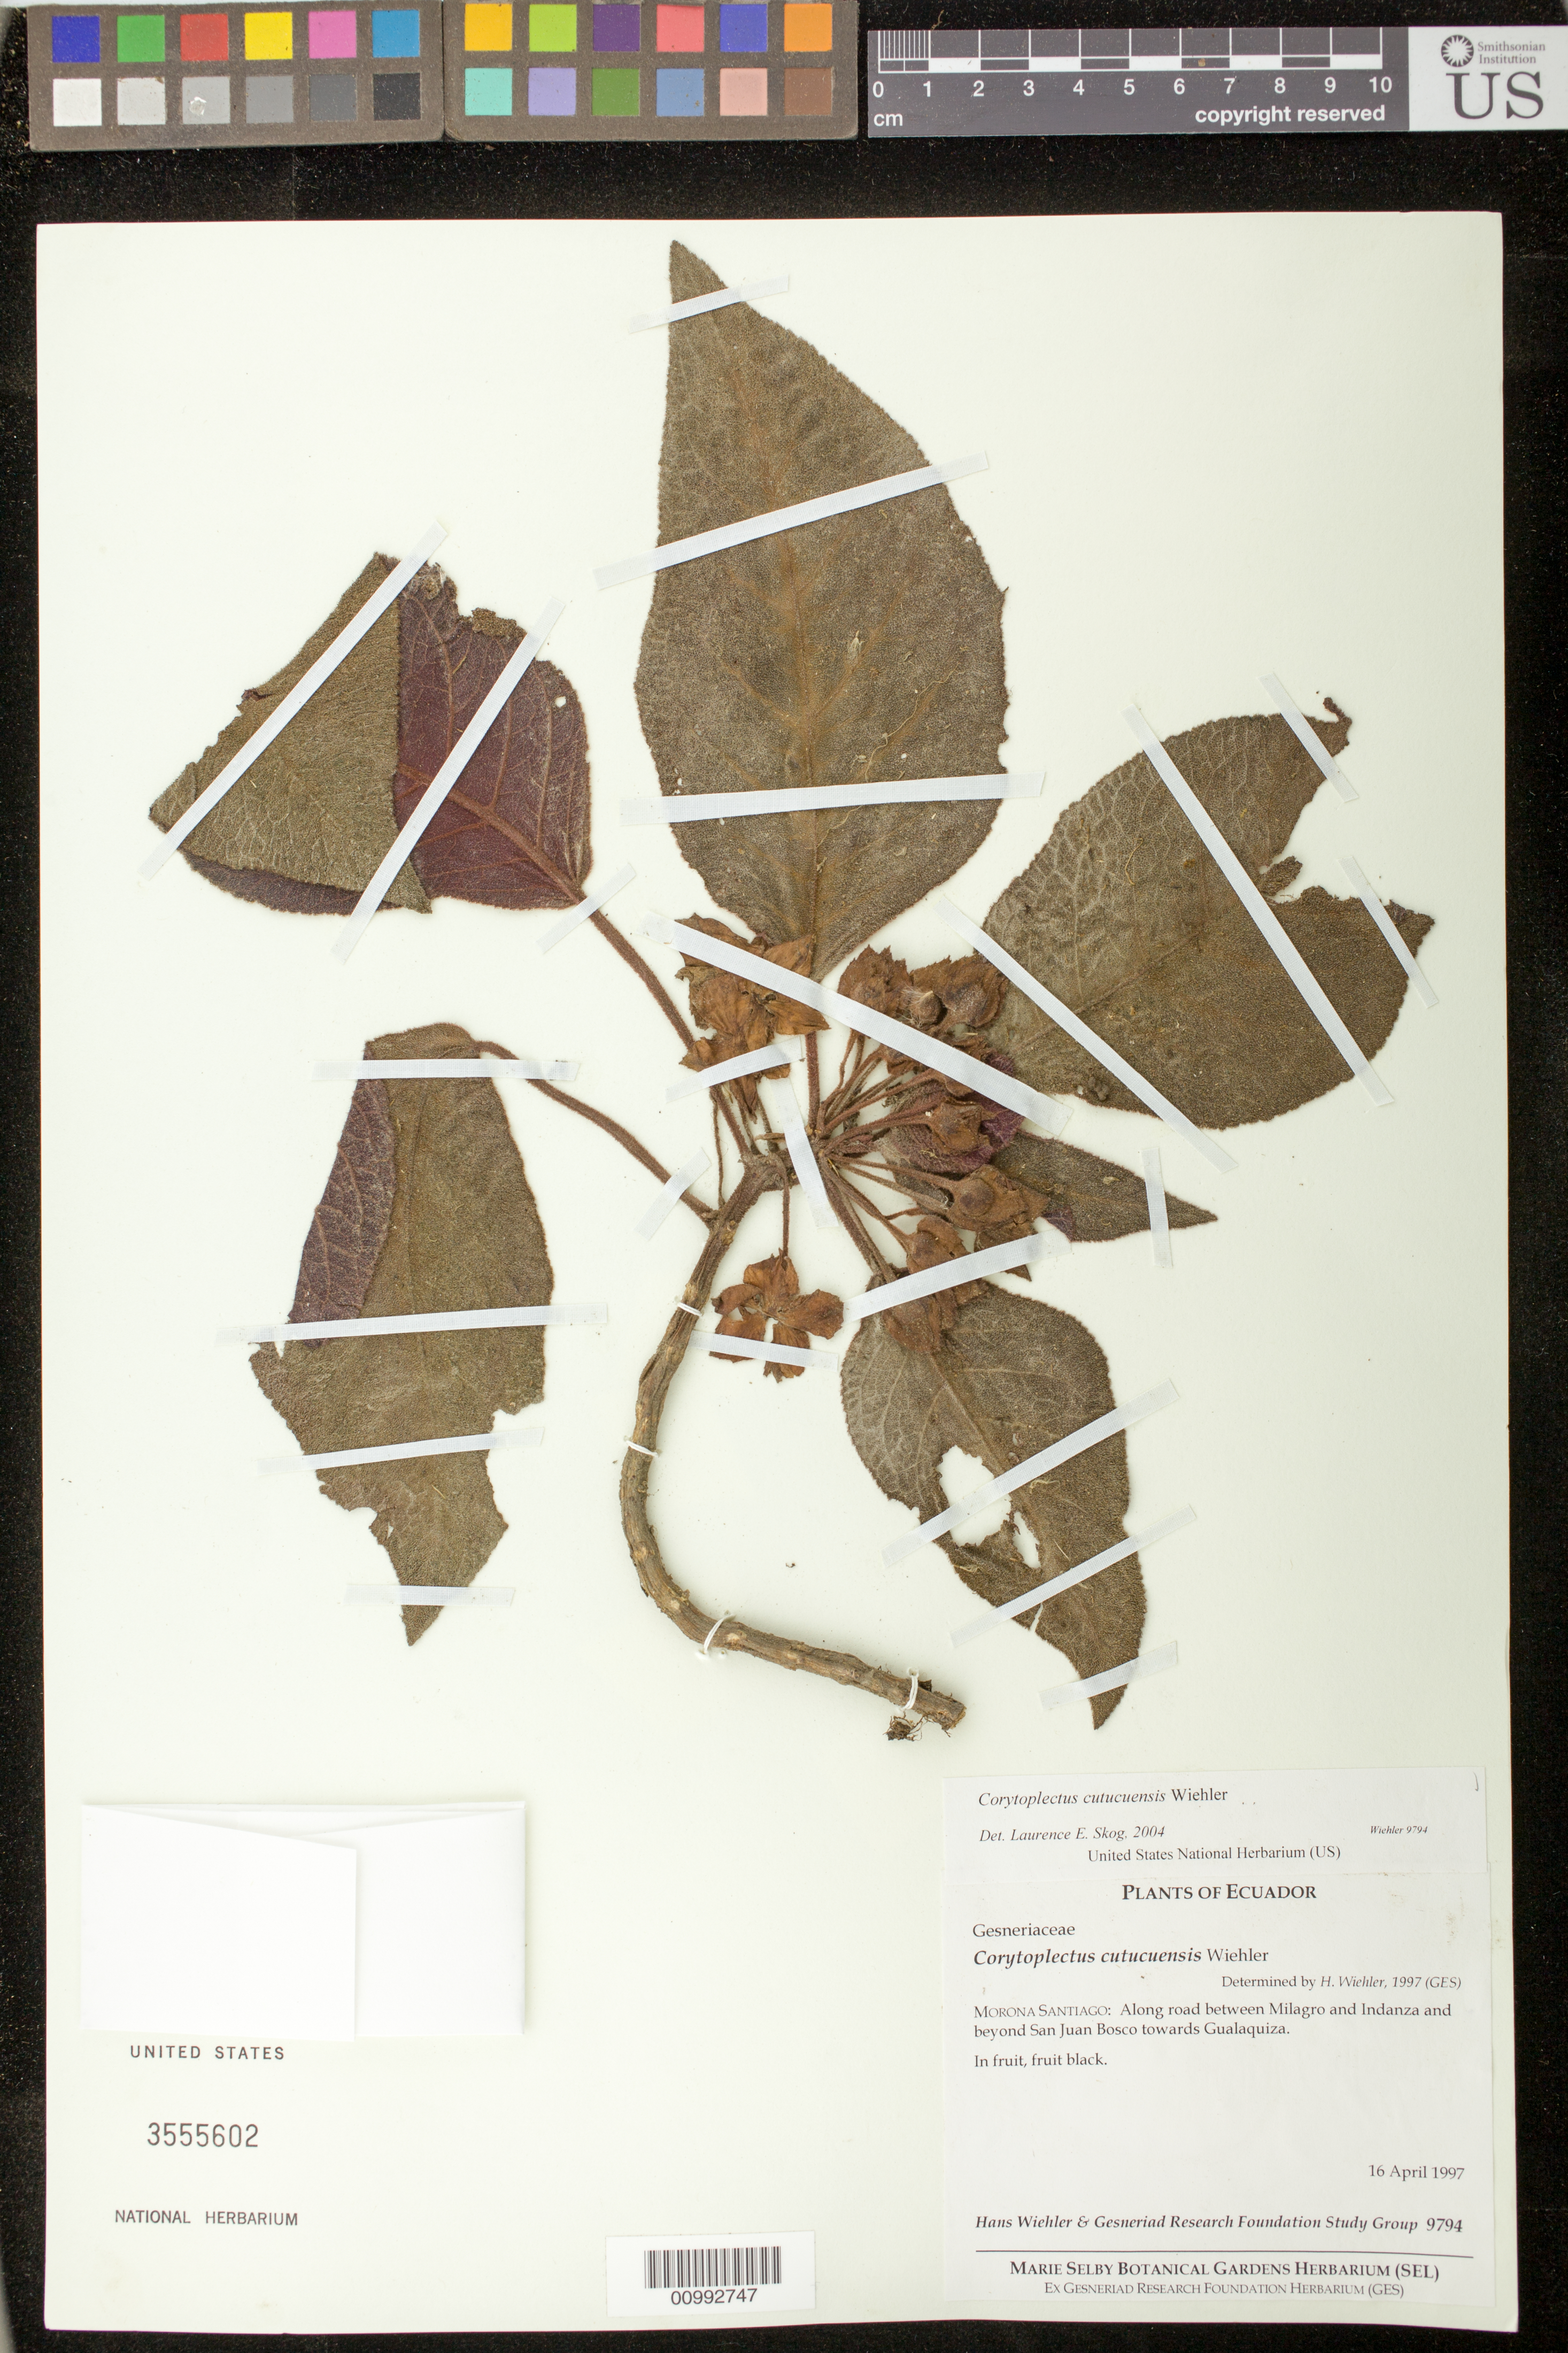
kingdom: Plantae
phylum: Tracheophyta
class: Magnoliopsida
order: Lamiales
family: Gesneriaceae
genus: Corytoplectus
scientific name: Corytoplectus cutucuensis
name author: Wiehler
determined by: Skog, Laurence E.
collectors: H. J. Wiehler & GRF Study Group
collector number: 9794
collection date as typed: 16 Apr 1997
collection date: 1997-04-16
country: Ecuador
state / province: Morona-Santiago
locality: Morona-Santiago: along road between Milagro and Indanza and beyond San Juan Bosco towards Gualaquiza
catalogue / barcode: US 3555602